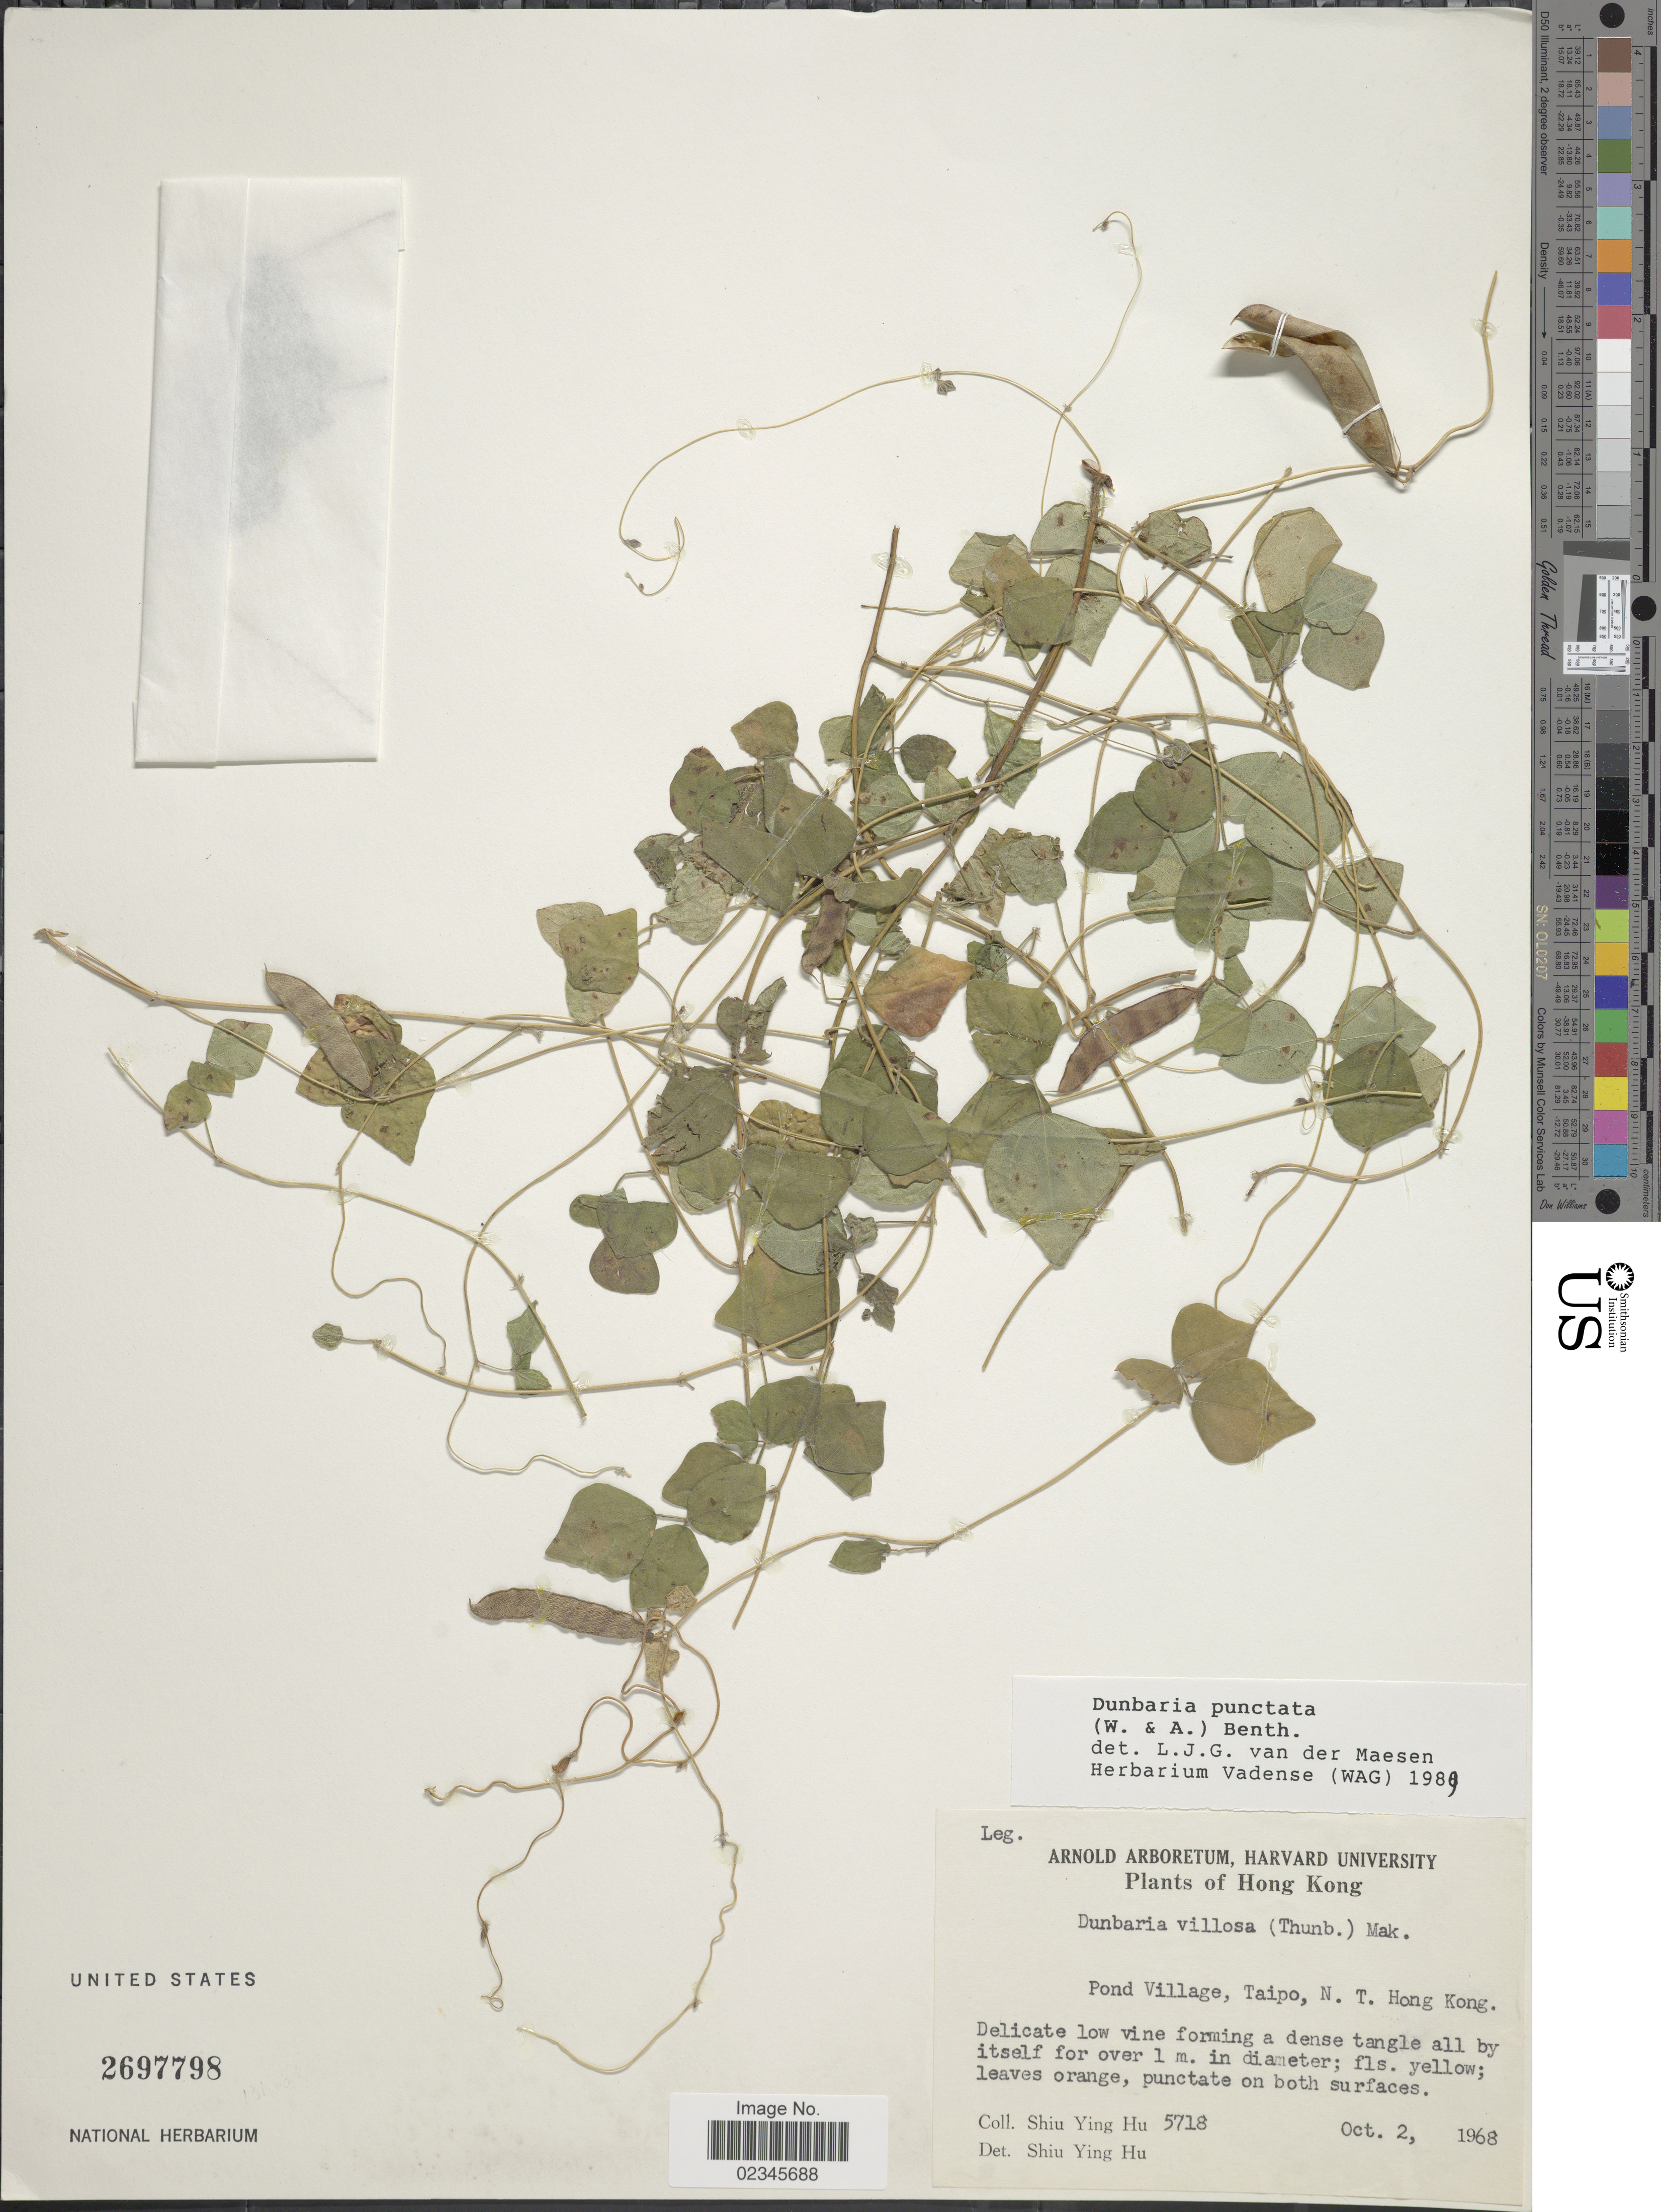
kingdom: Plantae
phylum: Tracheophyta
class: Magnoliopsida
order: Fabales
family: Fabaceae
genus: Dunbaria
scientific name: Dunbaria punctata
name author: (Wight & Arn.) Benth.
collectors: S. Y. Hu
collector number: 5718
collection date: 1968-10-02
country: China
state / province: Hong Kong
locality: Pond Village, Taipo, N.T., Hong Kong.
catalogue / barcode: US 2697798